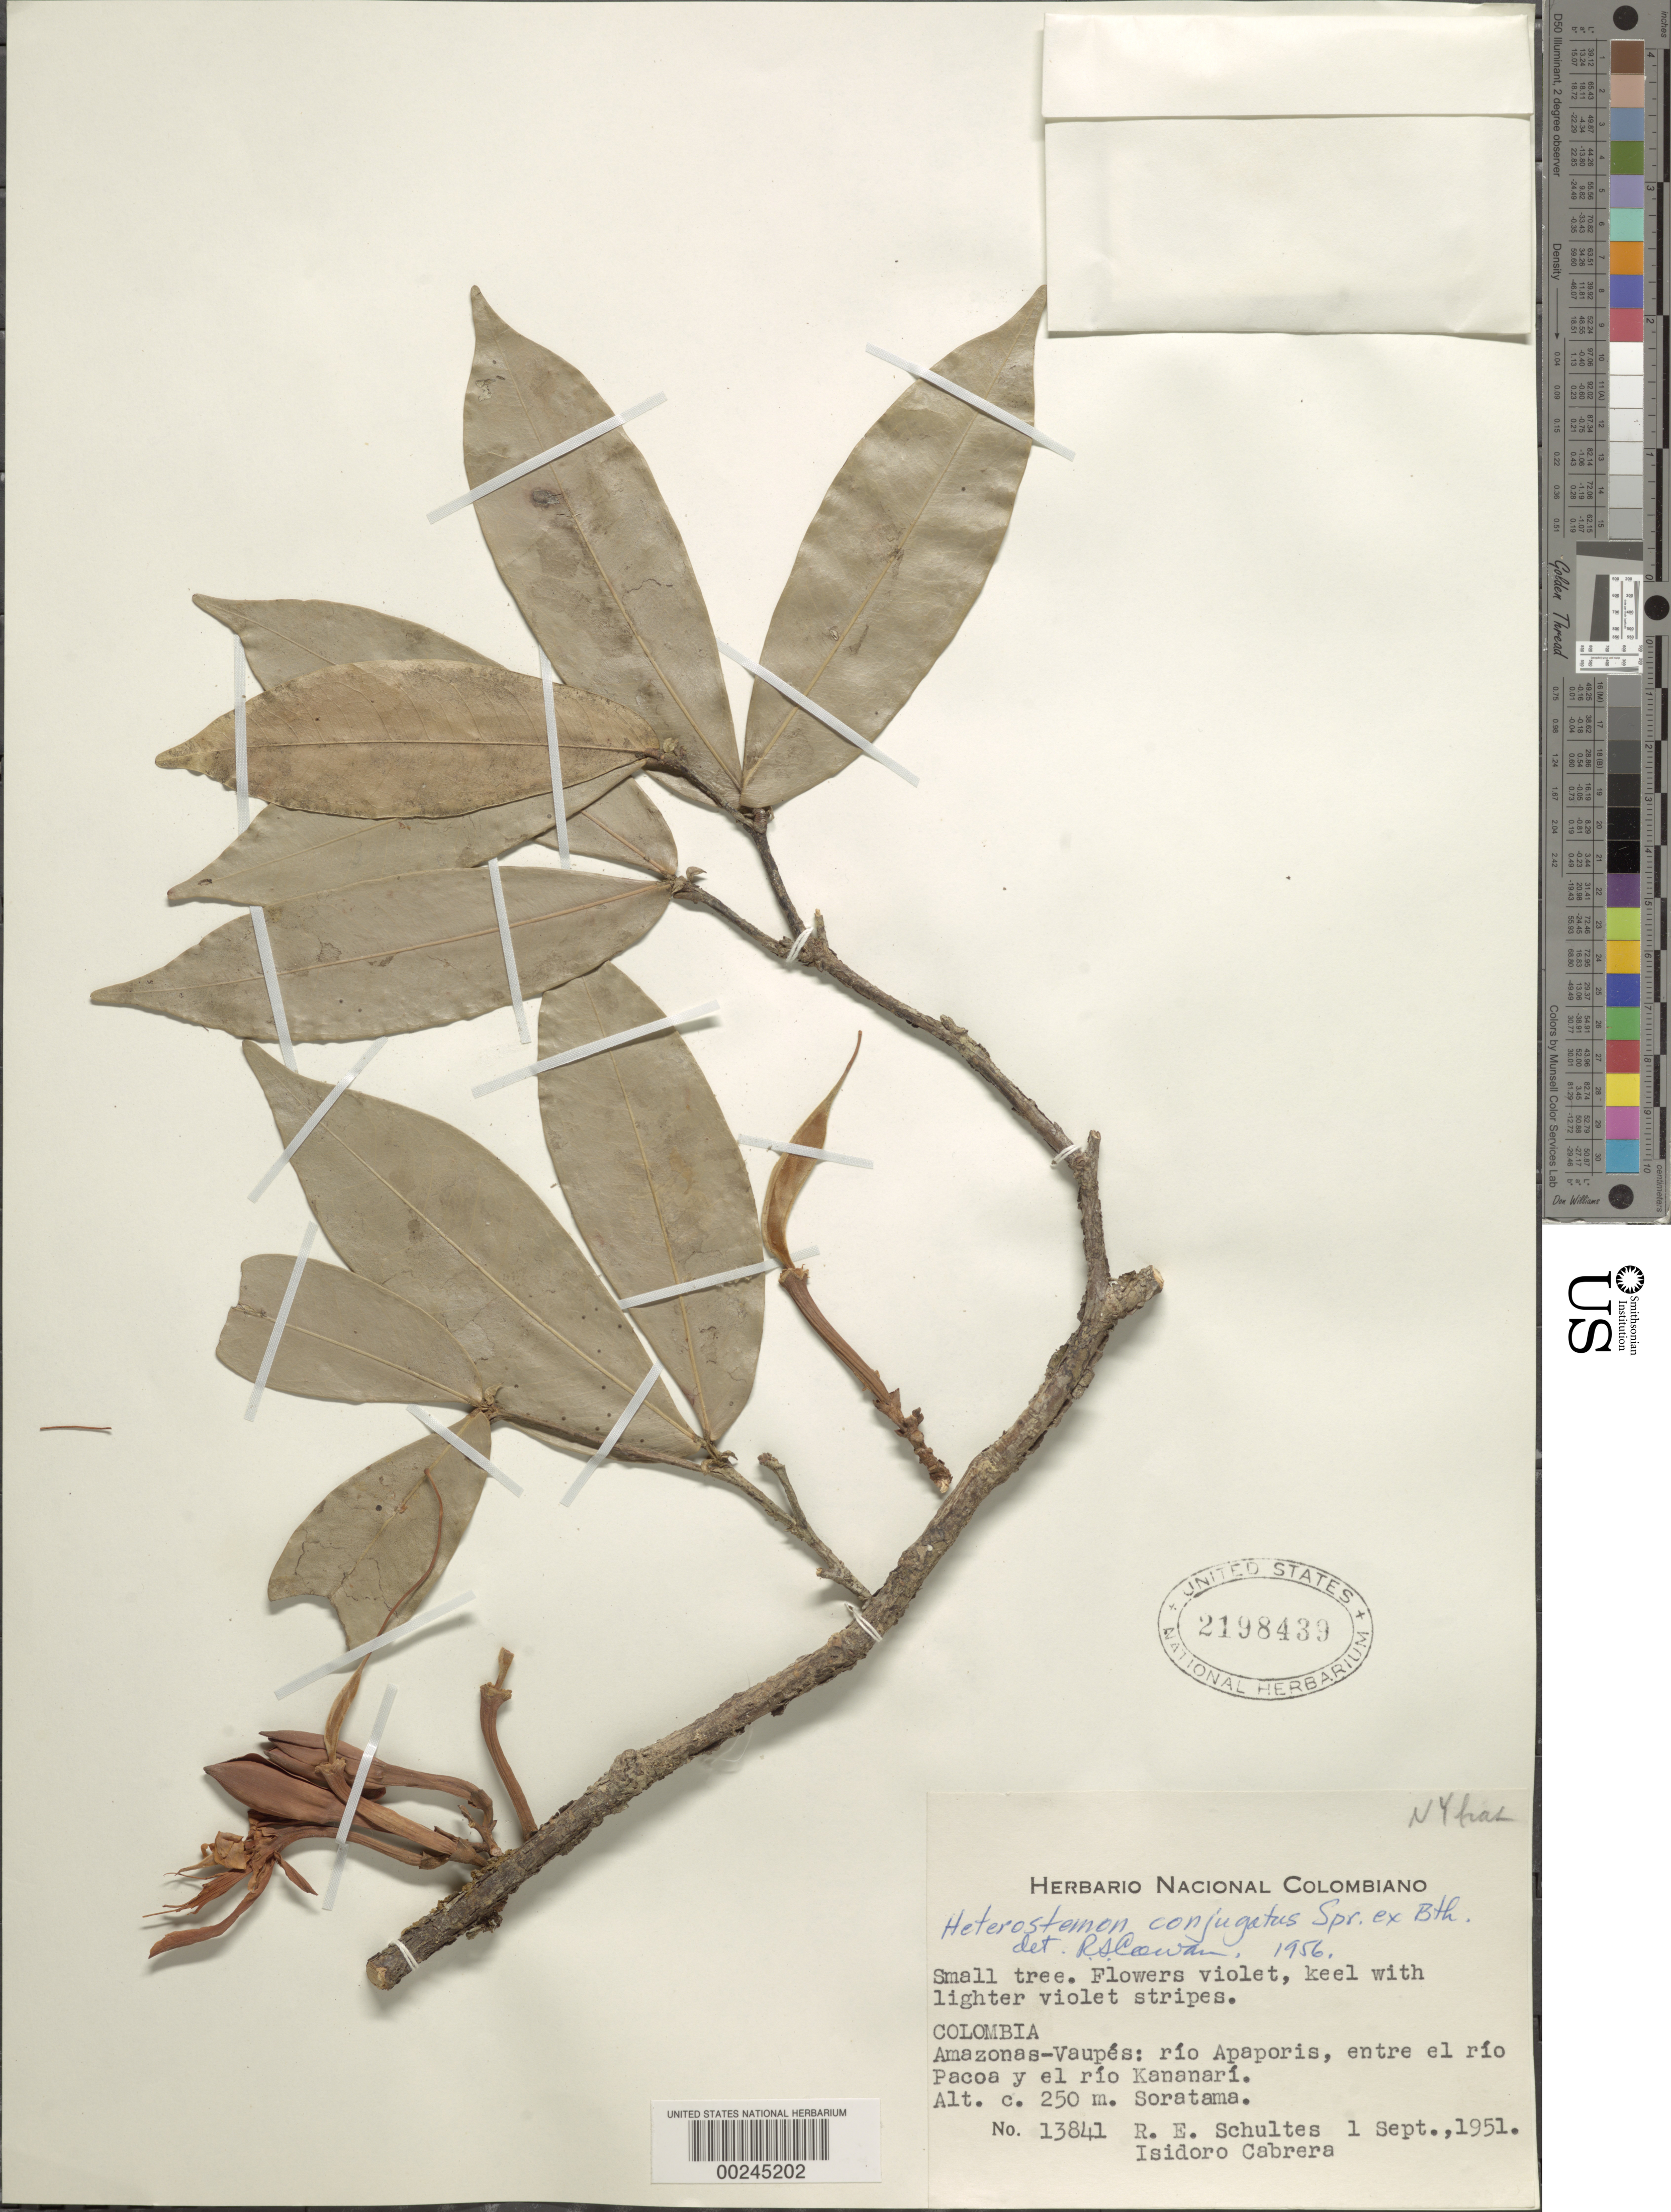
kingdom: Plantae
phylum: Tracheophyta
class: Magnoliopsida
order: Fabales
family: Fabaceae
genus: Heterostemon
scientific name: Heterostemon conjugatus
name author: Spruce ex Benth.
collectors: R. E. Schultes & I. Cabrera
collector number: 13841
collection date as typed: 01 Sep 1951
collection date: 1951-09-01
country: Colombia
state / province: Amazônas / Vaupés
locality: Rio Apaporis, between Rio Pacoa and Rio Kananari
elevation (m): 250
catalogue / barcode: US 2198439